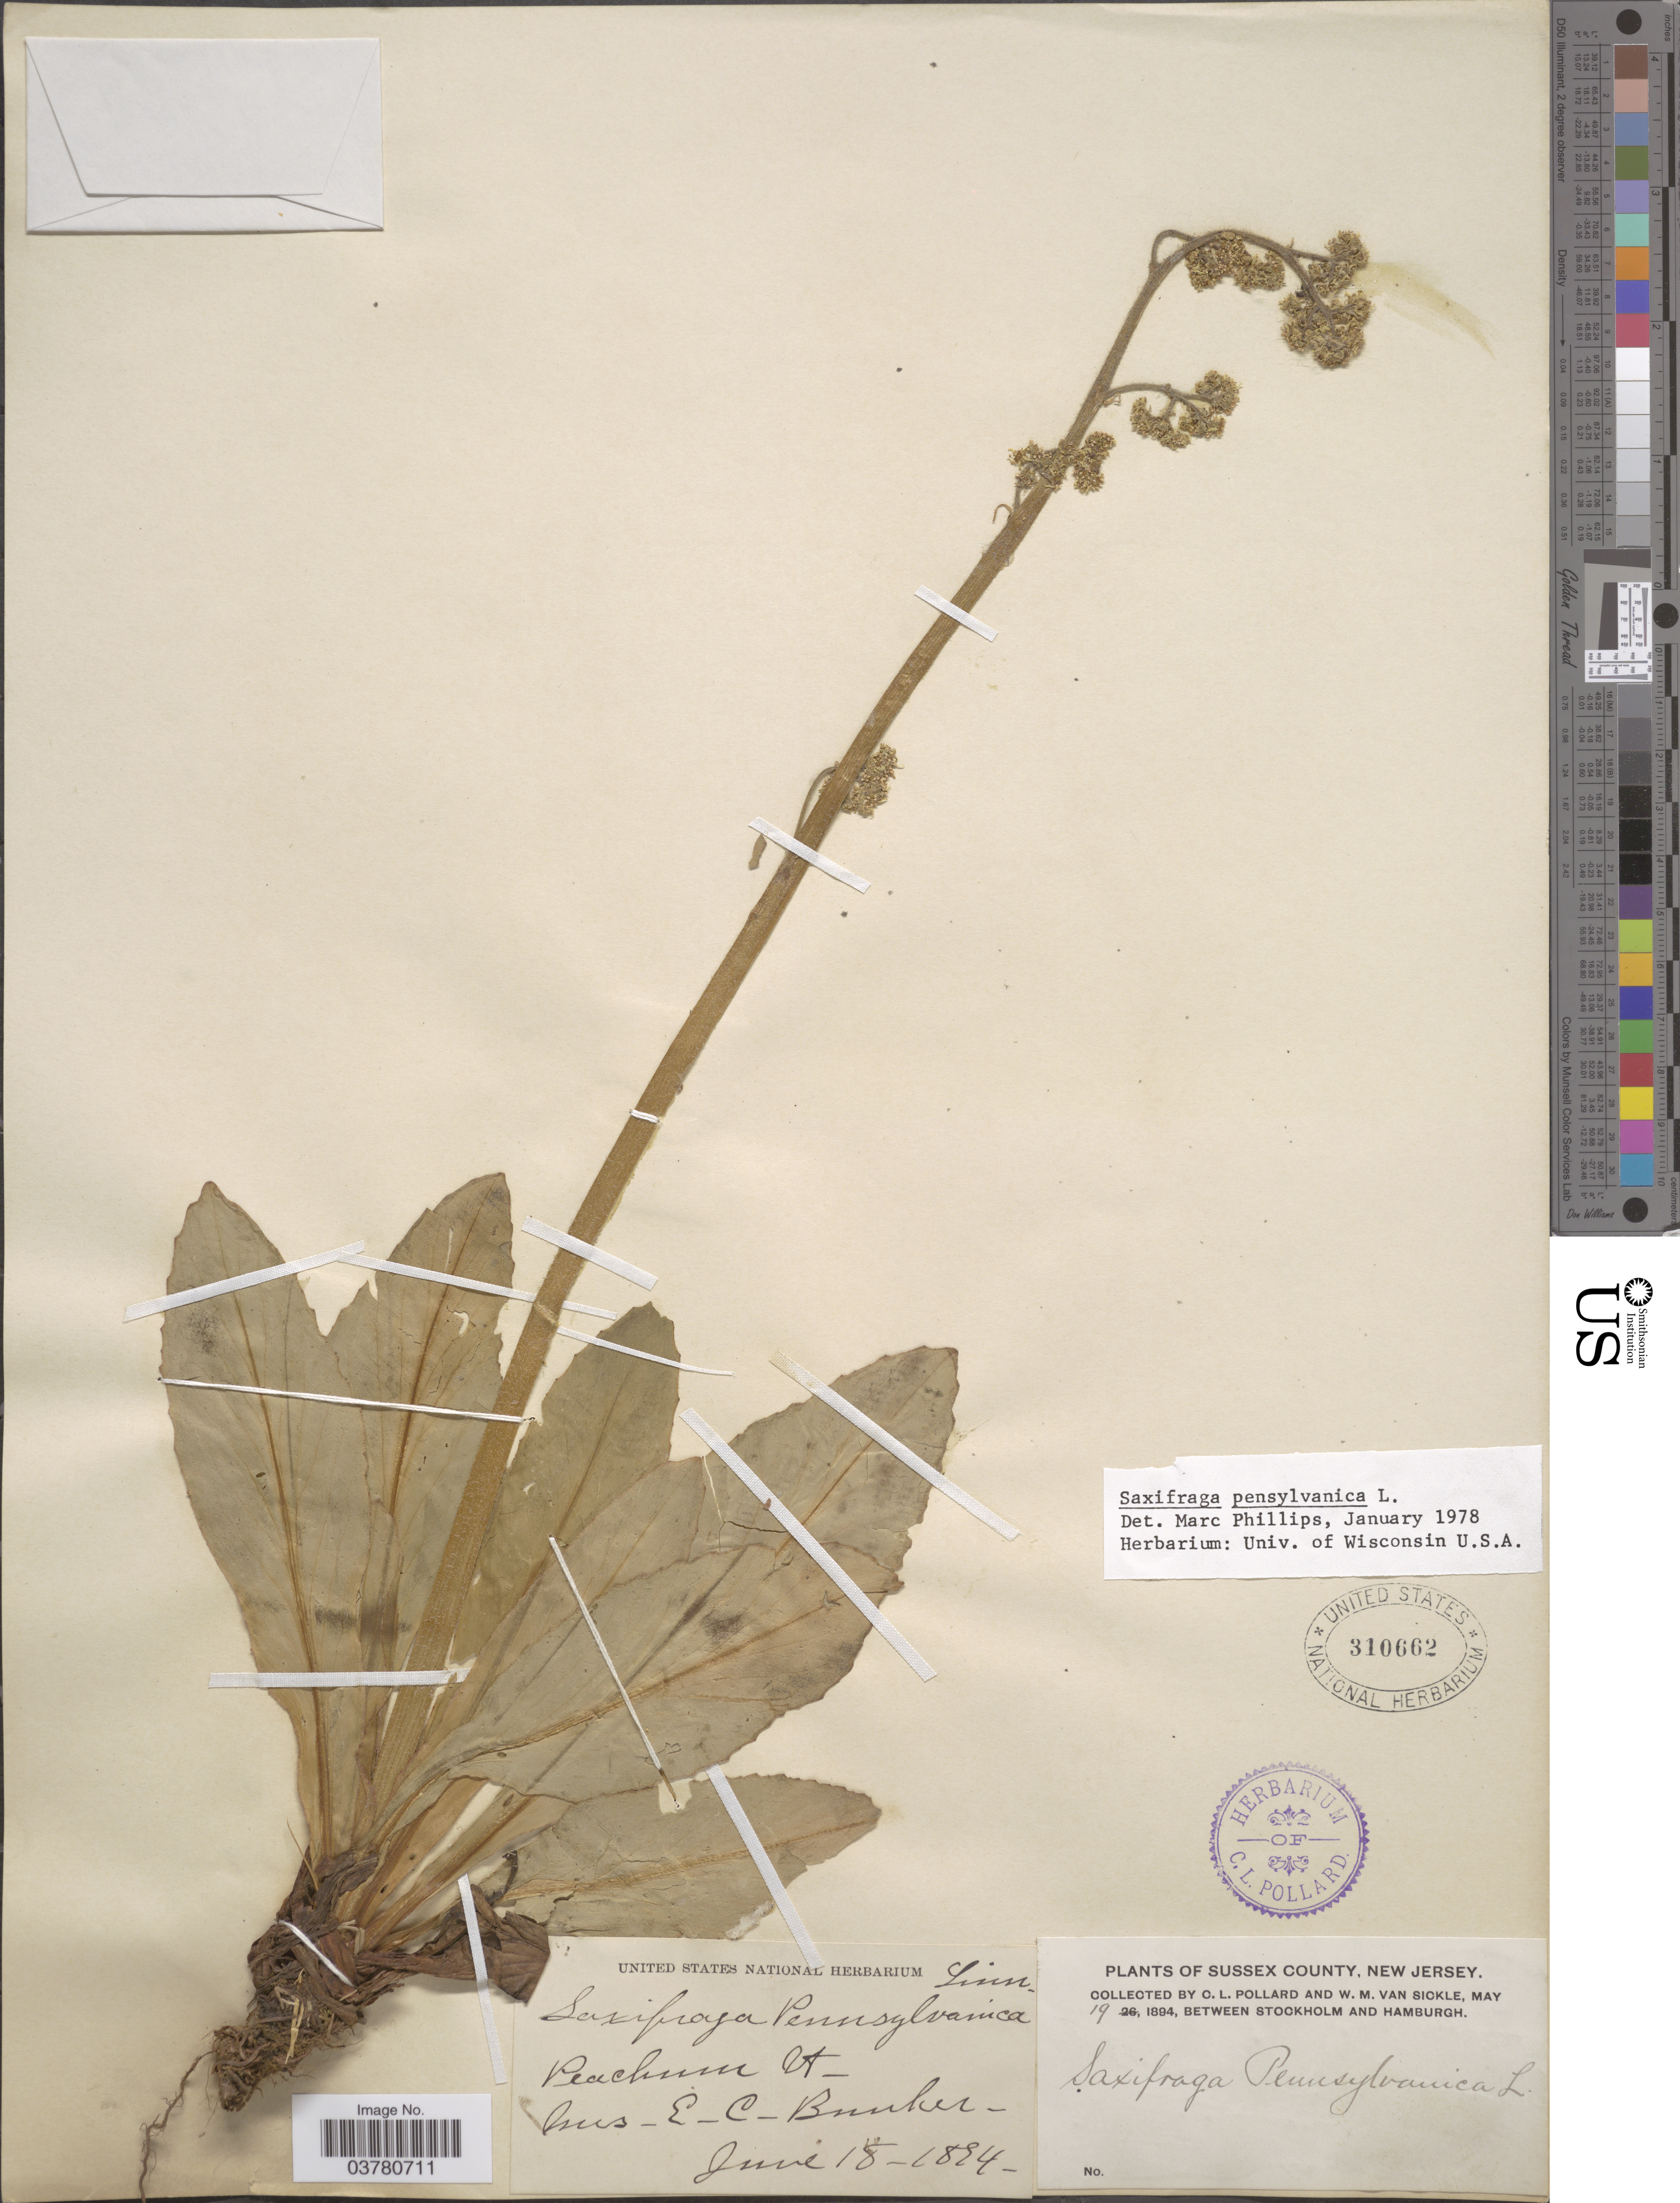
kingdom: Plantae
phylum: Tracheophyta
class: Magnoliopsida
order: Saxifragales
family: Saxifragaceae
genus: Micranthes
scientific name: Micranthes pensylvanica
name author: (L.) Haw.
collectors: C. L. Pollard & W. M. Van Sickle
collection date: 1884-06-18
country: United States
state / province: New Jersey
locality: Peachum Vt. Sussex County, New Jersey. Between Stockholm and Hamburgh.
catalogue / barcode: US 310662